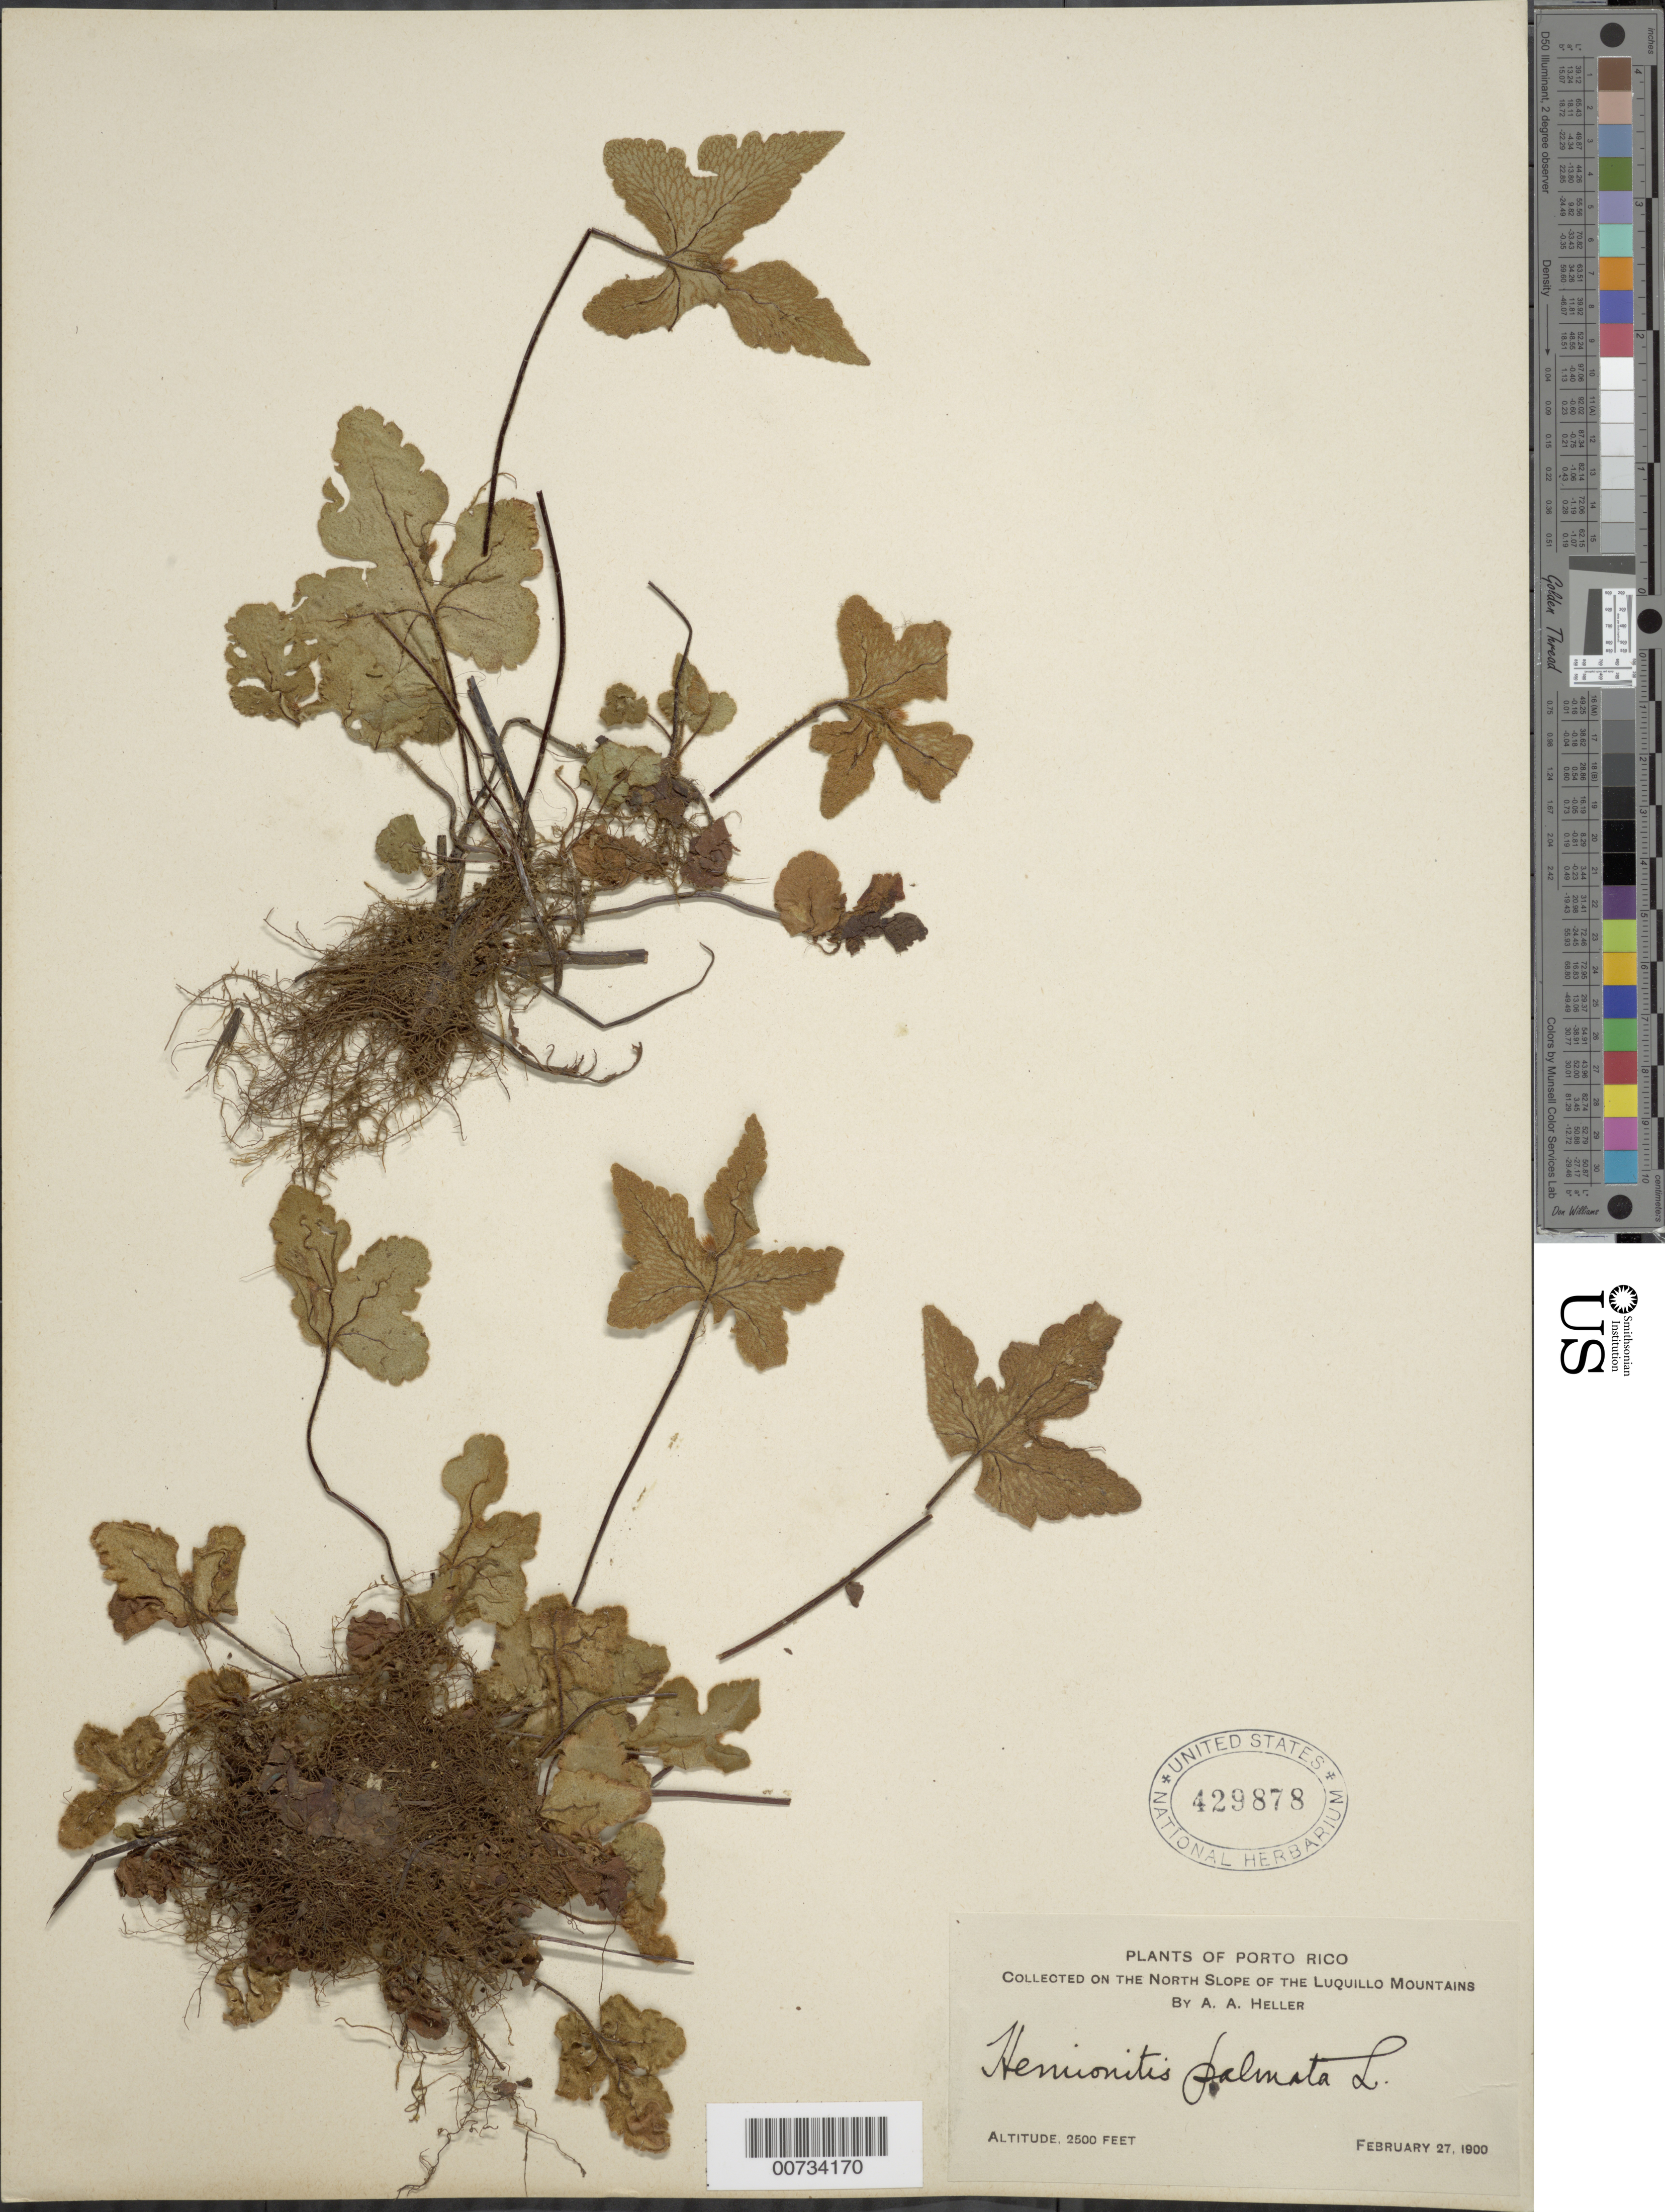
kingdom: Plantae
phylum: Tracheophyta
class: Polypodiopsida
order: Polypodiales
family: Pteridaceae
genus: Hemionitis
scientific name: Hemionitis palmata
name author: L.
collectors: A. A. Heller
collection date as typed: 27 Feb 1900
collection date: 1900-02-27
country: Puerto Rico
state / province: Luquillo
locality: Luquillo Mts., N Slope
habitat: North slope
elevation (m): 762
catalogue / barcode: US 429878